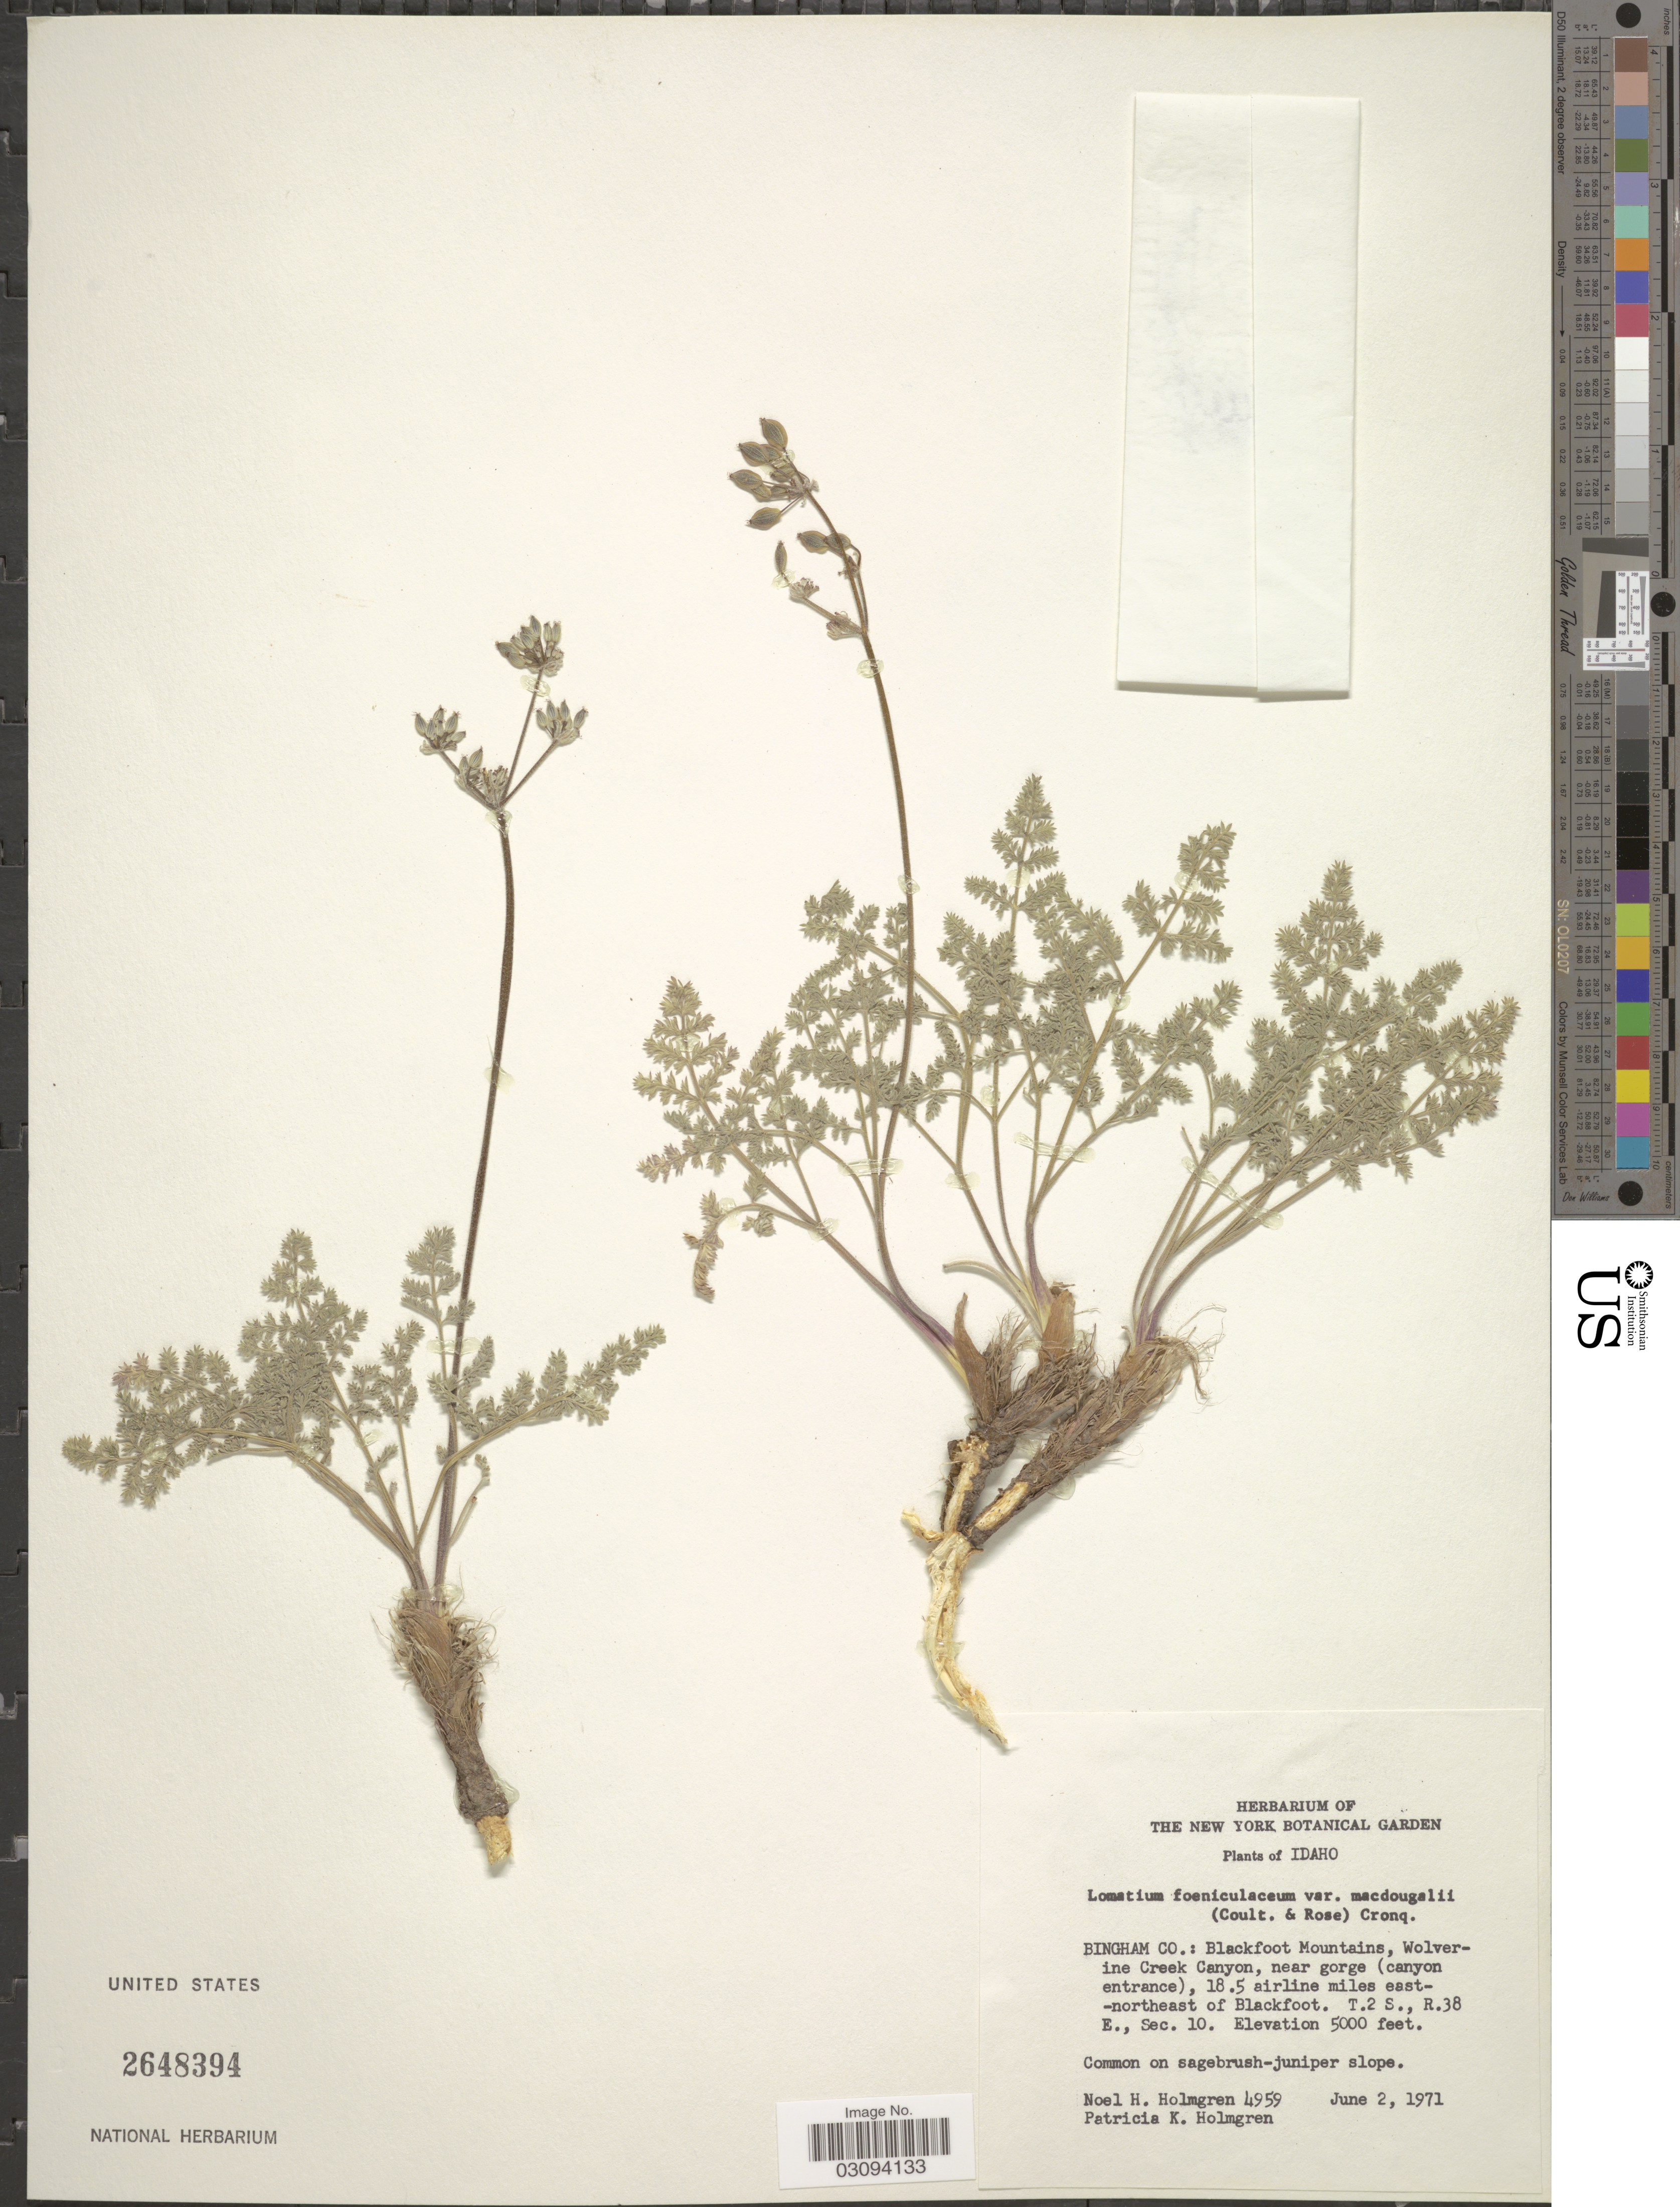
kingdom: Plantae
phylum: Tracheophyta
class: Magnoliopsida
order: Apiales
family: Apiaceae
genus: Lomatium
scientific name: Lomatium foeniculaceum subsp. macdougalii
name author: (J.M. Coult. & Rose) W.L. Theob.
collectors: N. H. Holmgren & P. K. Holmgren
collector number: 4959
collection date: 1971-06-02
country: United States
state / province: Idaho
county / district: Bingham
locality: Blackfoot Mountains, Wolverine Creek Canyon, near gorge (canyon entrance), 18.5 airline miles east-northeast of Blackfoot. T2S, R38E, Sec. 10.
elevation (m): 1524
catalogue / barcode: US 2648394